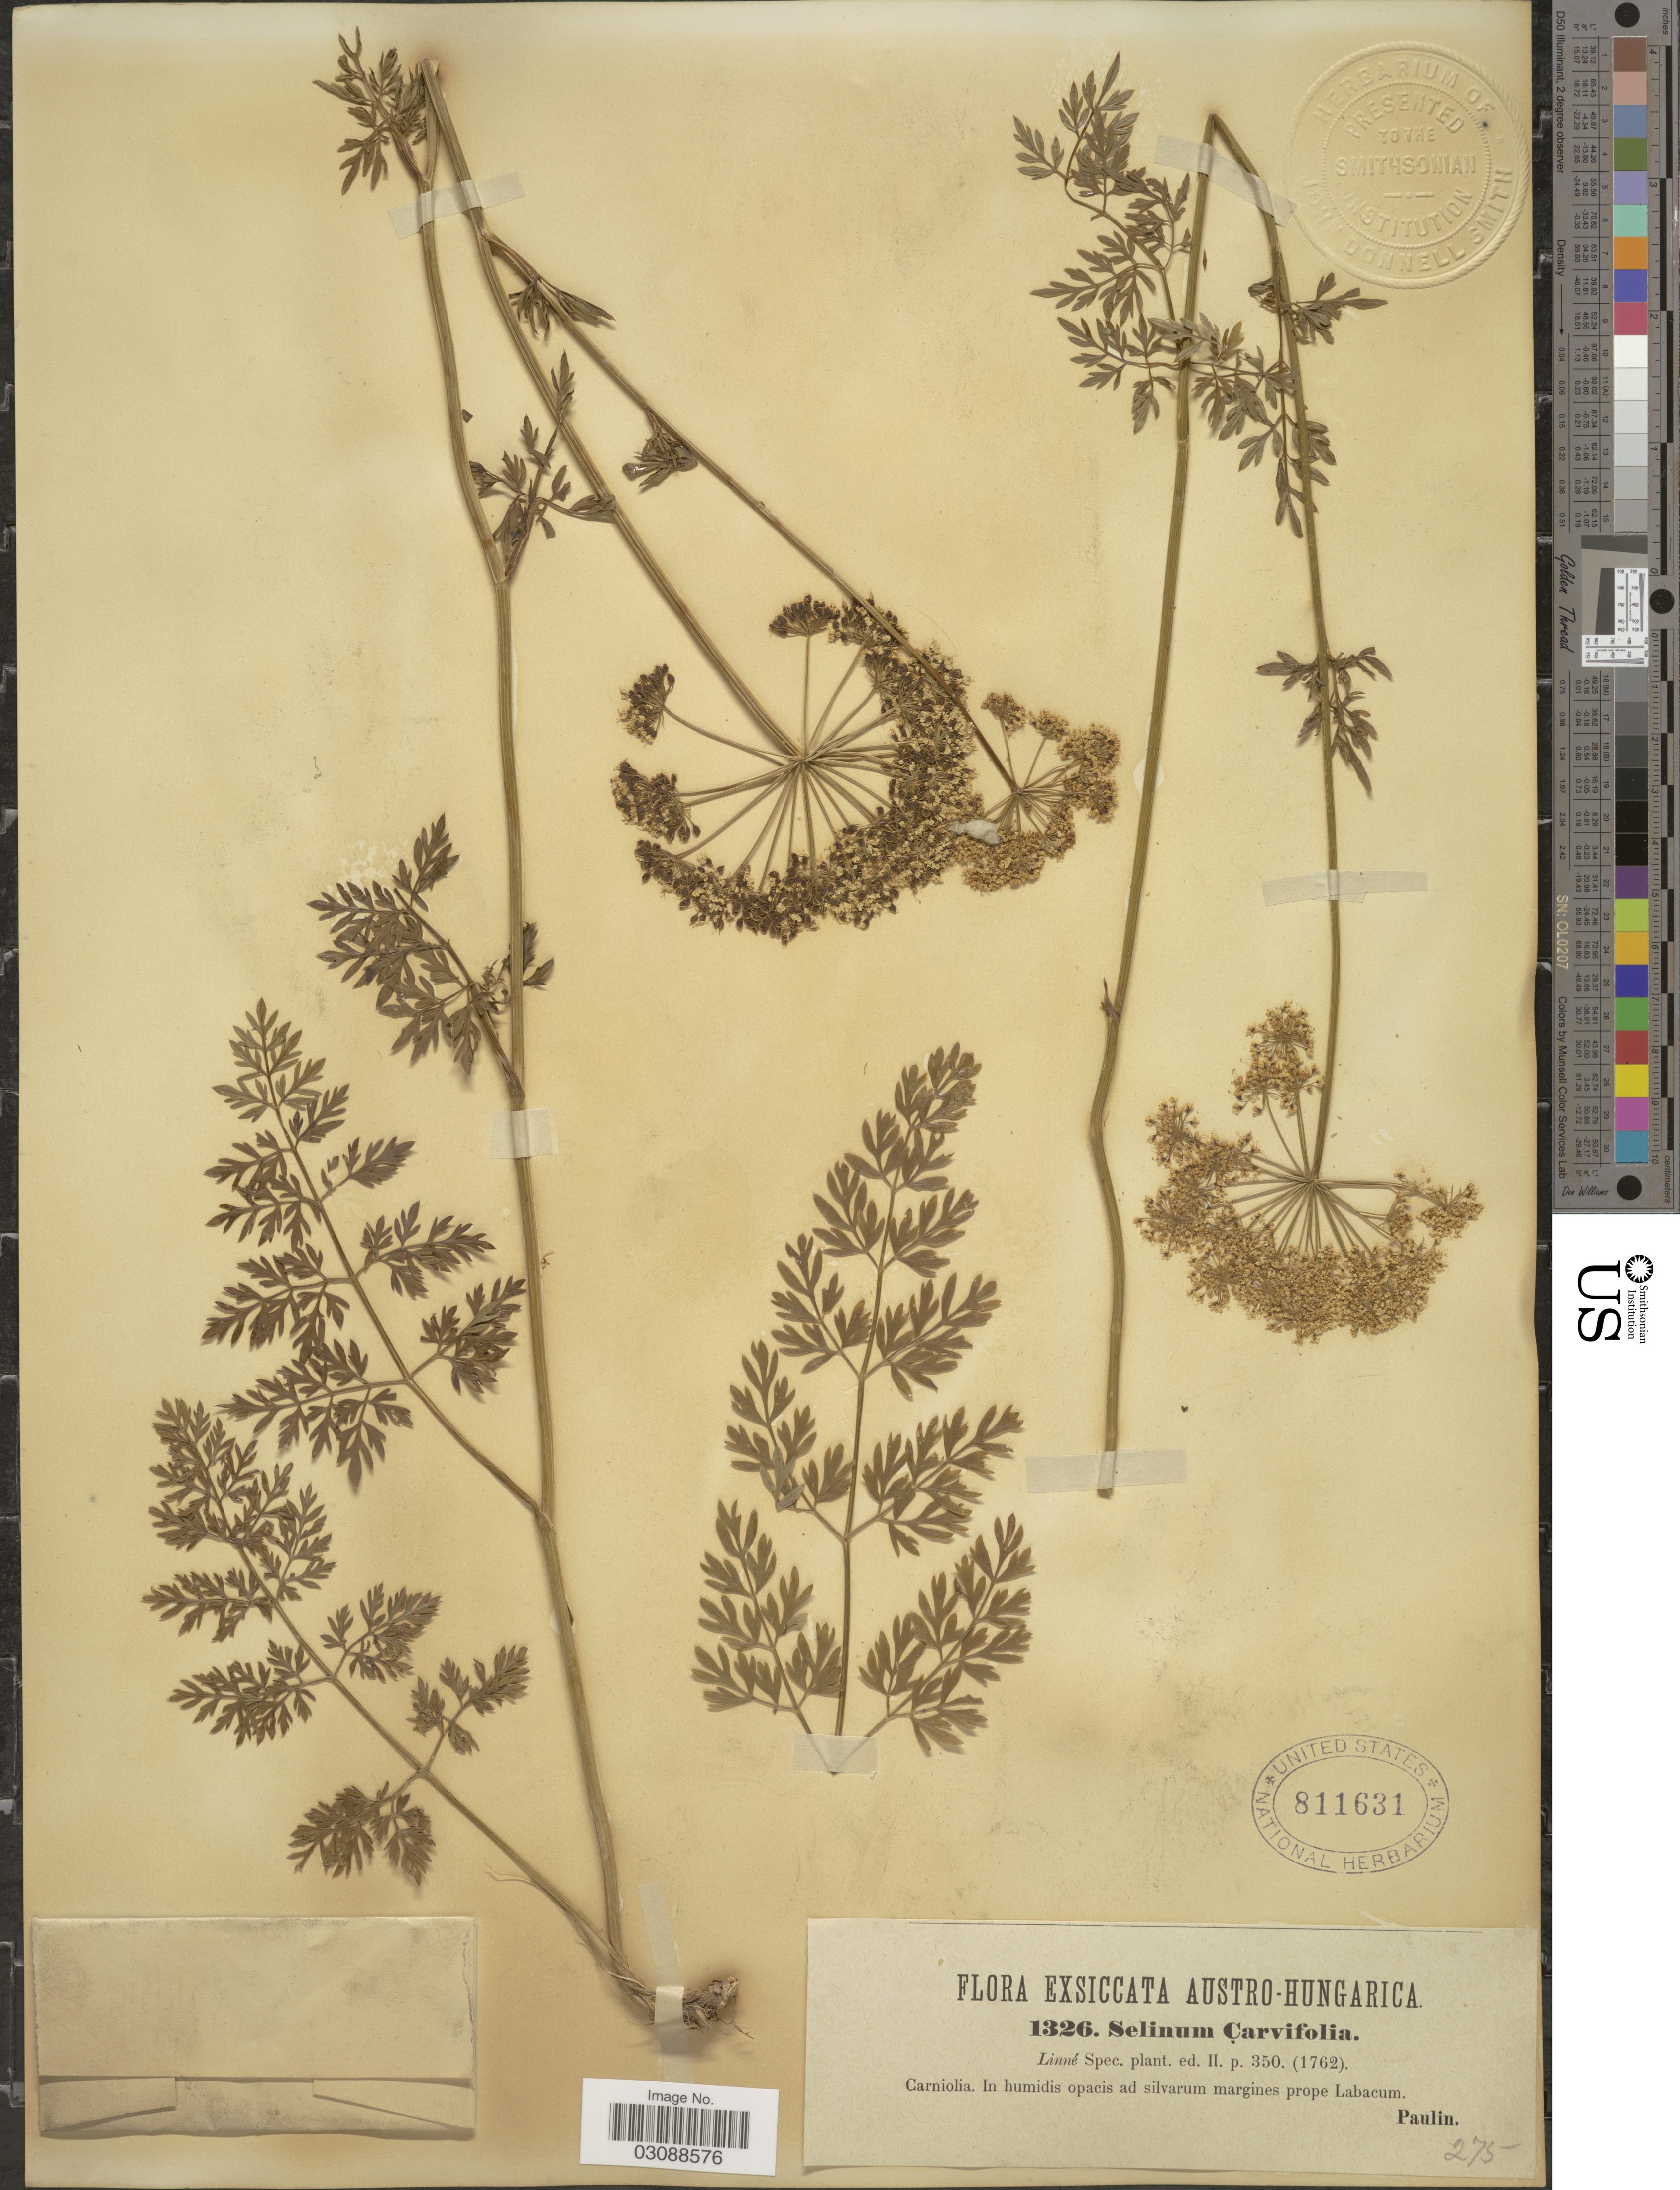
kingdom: Plantae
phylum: Tracheophyta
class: Magnoliopsida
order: Apiales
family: Apiaceae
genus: Selinum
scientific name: Selinum carvifolia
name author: (L.) L.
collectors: -. Paulin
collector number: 1326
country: Hungary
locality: Austro-Hungarica. Carniolia. In humidis opacis ad silvarum margines prope Labacum.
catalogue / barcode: US 811631